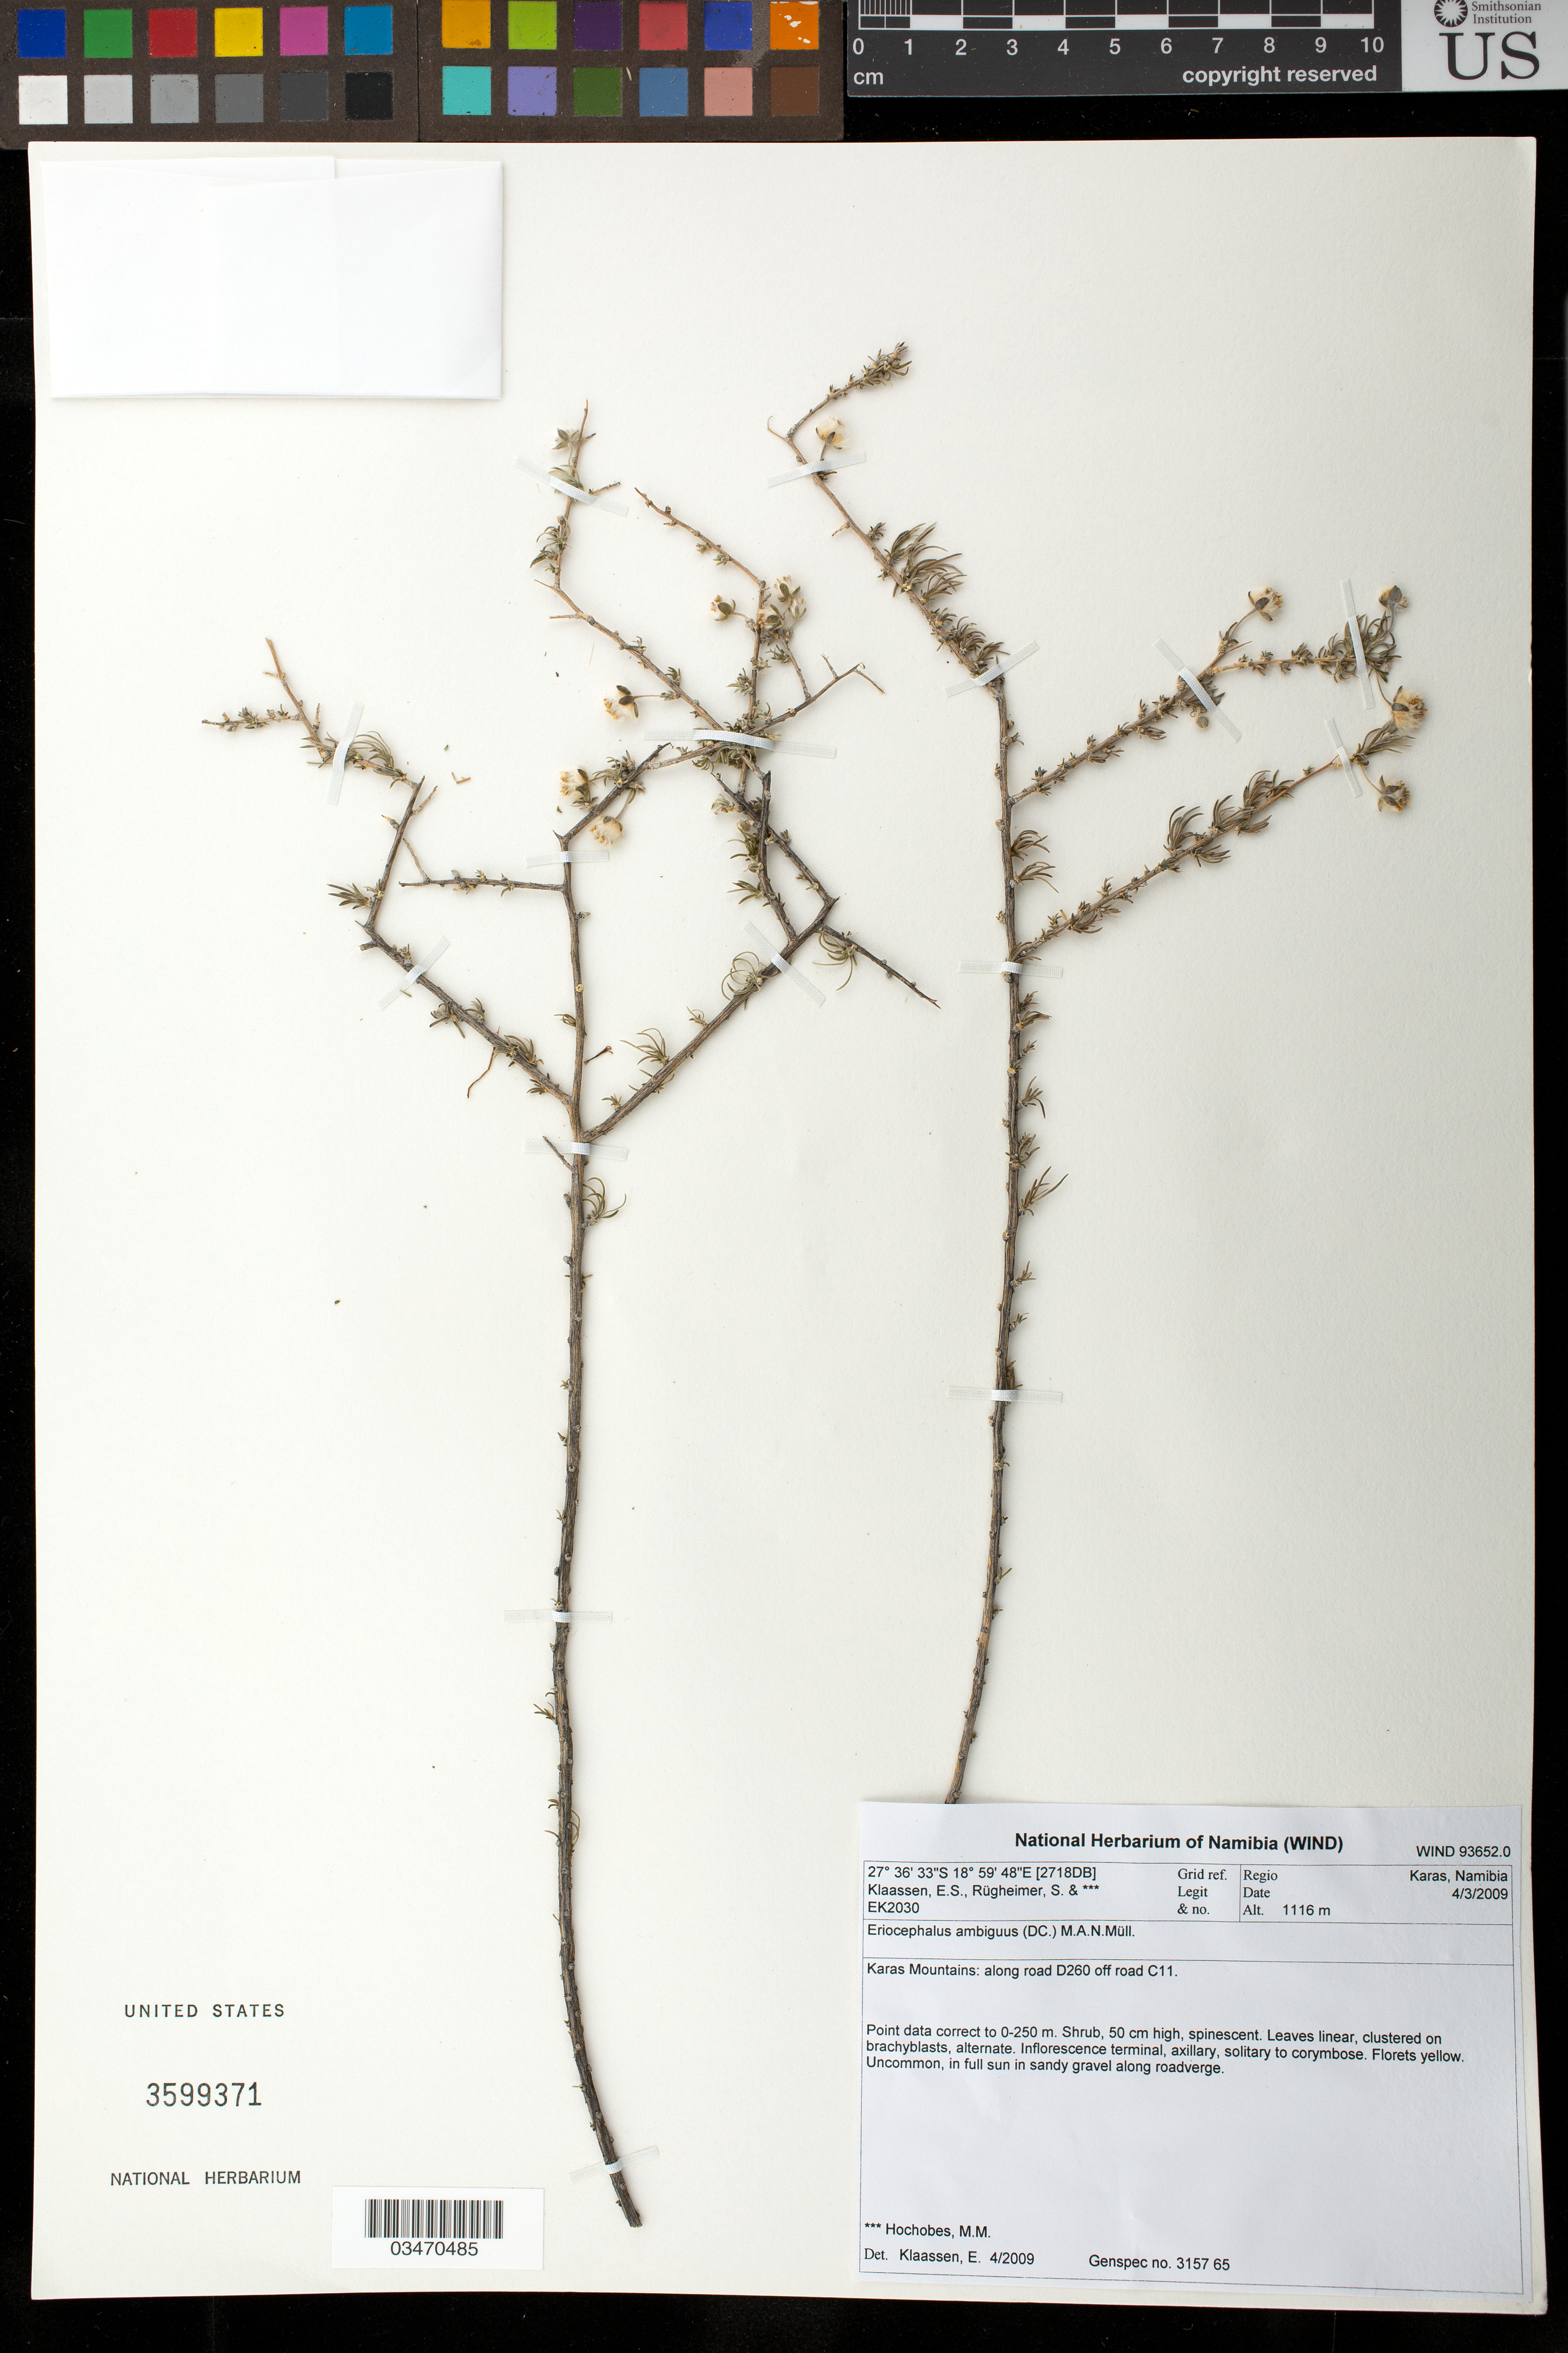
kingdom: Plantae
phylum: Tracheophyta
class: Magnoliopsida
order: Asterales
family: Asteraceae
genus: Eriocephalus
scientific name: Eriocephalus ambiguus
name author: (DC.) M.A.N. Müll.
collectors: E. S. Klaassen & S. Rugheimer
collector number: EK2030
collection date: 2009-03-04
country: Namibia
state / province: Karas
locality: Karas Mountains: along road D260 off road C11 (Kauna River)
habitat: Uncommon in full sun in sandy gravel along roadverge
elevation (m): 1118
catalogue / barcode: US 3599371